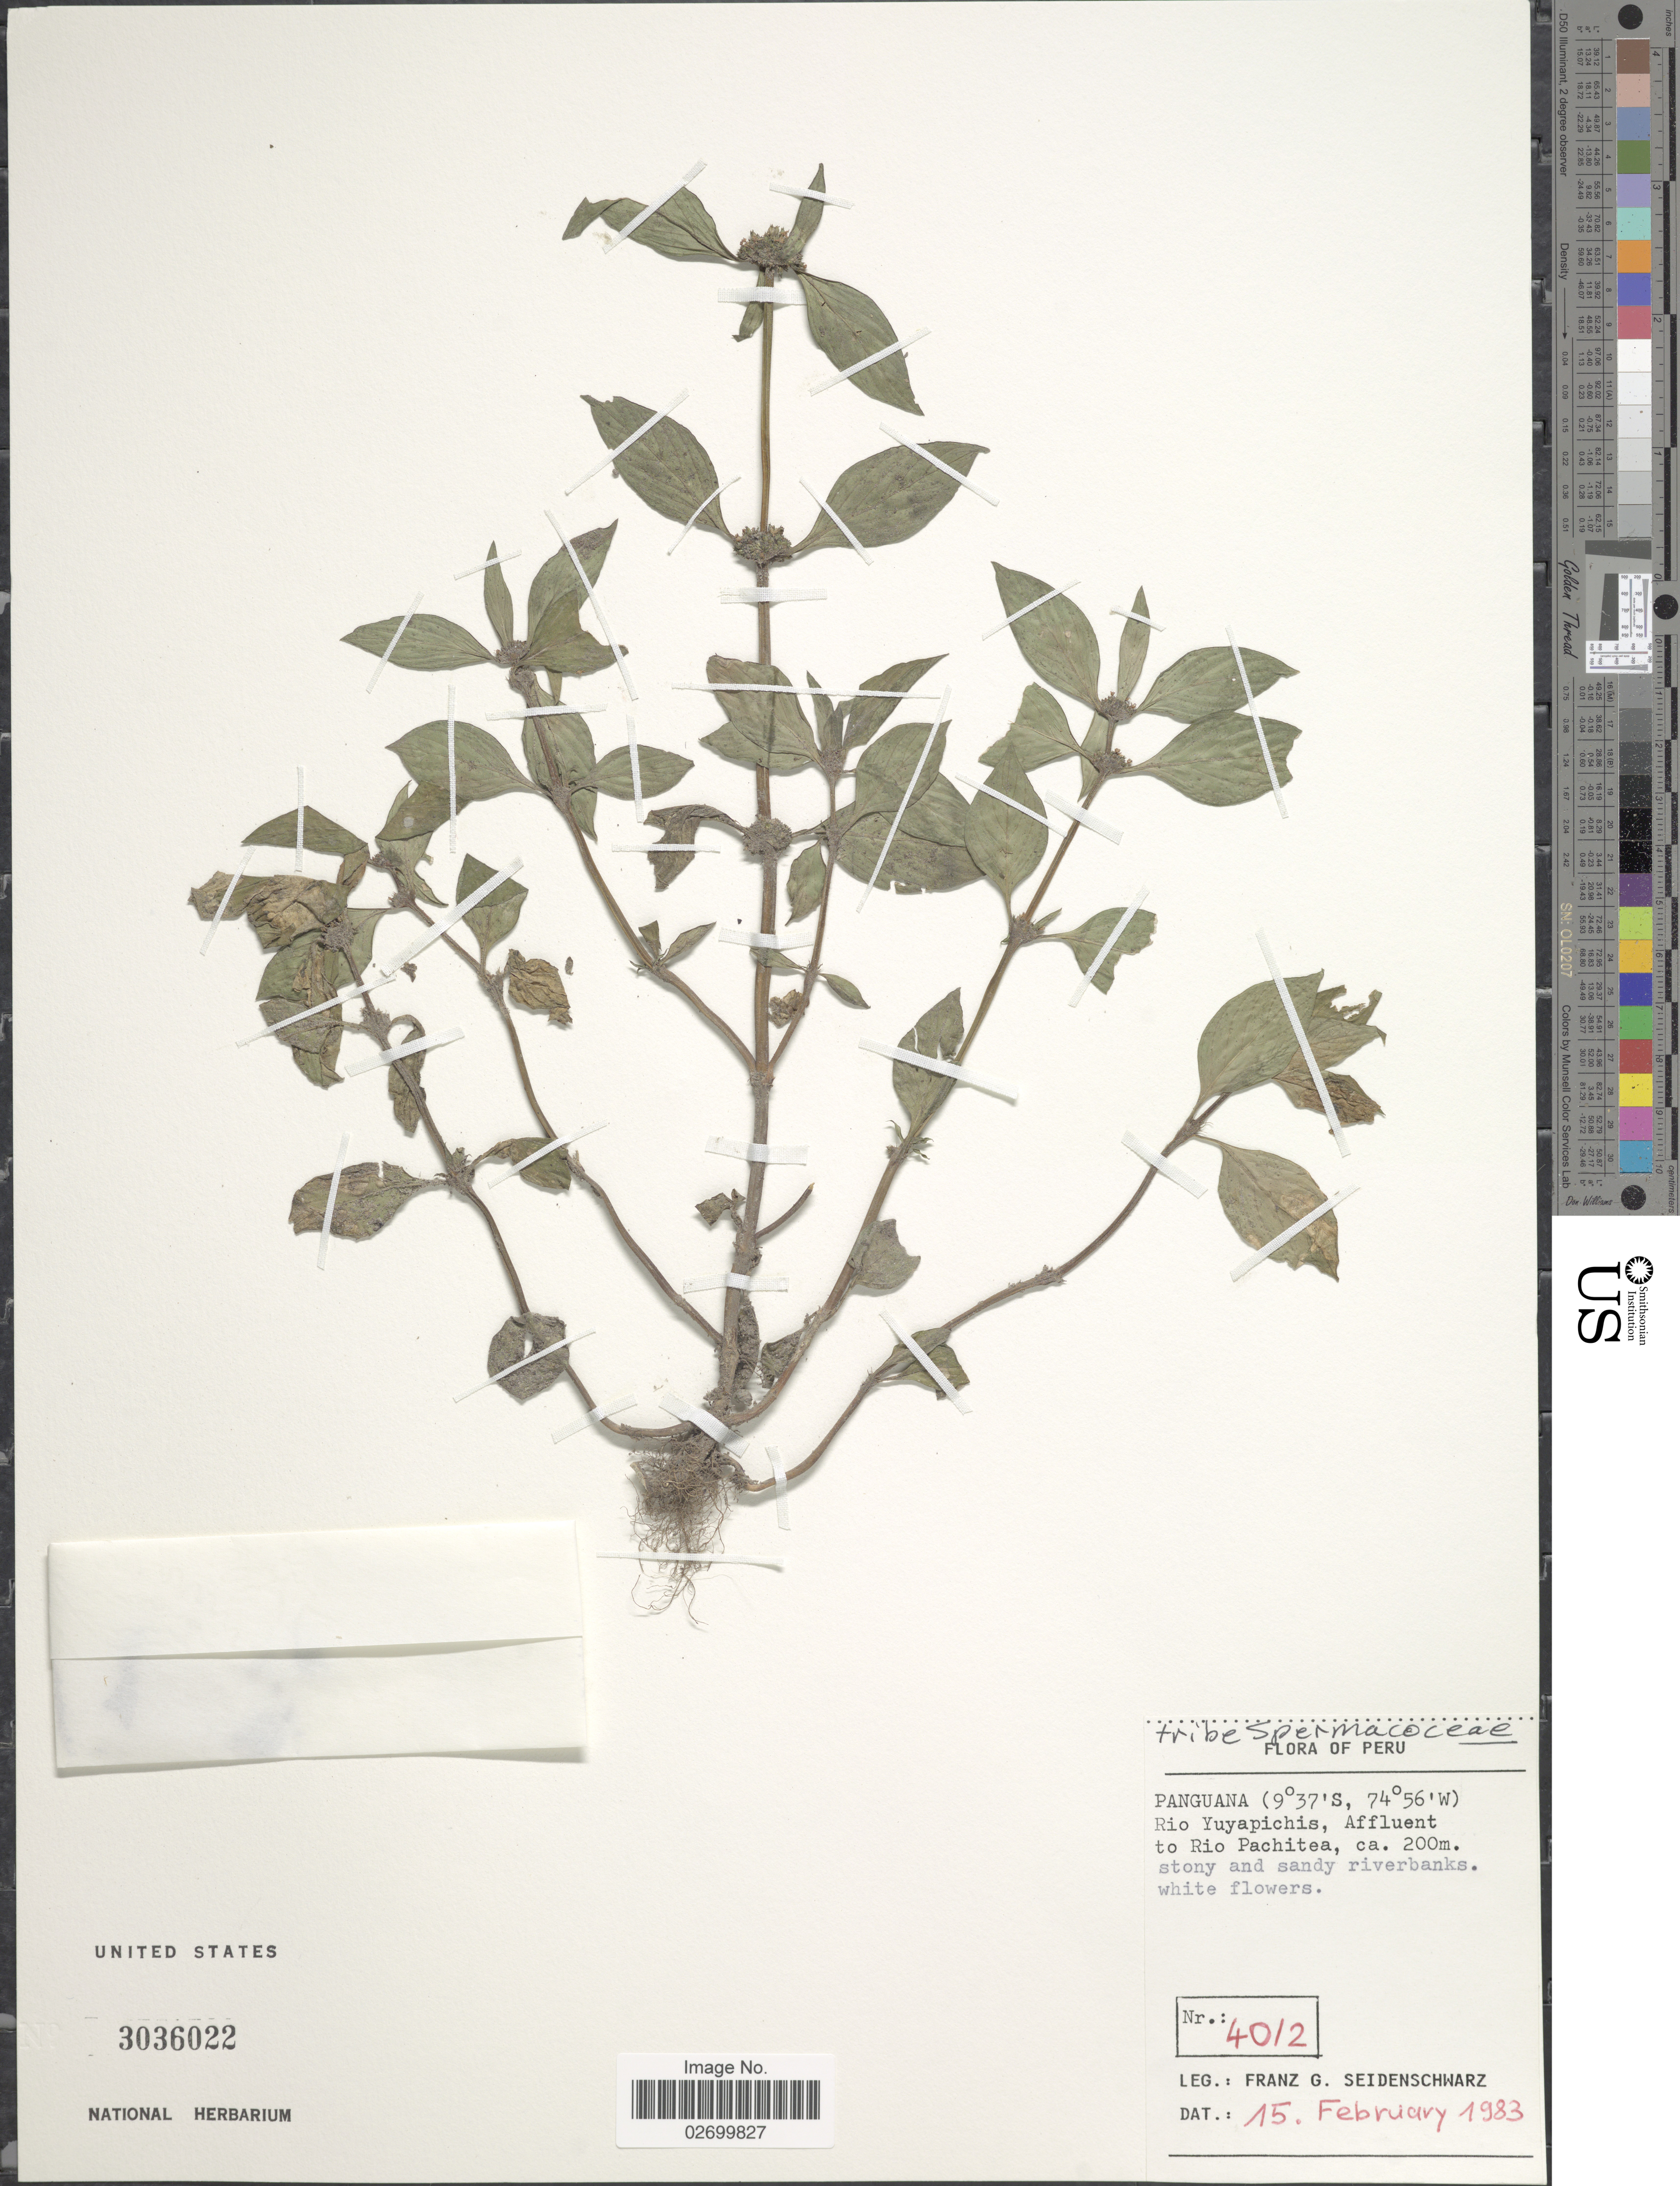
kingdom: Plantae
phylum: Tracheophyta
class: Magnoliopsida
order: Gentianales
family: Rubiaceae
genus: Borreria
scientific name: Borreria sp.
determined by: Florentin, Mariela Nunez, (CTES), Instituto de Botanica del Nordeste (ARGENTINA)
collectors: F. Seidenschwarz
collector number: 4012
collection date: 1983-02-15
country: Peru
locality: Panguana. Rio Yuyapichis, Affluent to Rio Pachitea.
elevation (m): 200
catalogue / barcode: US 3036022